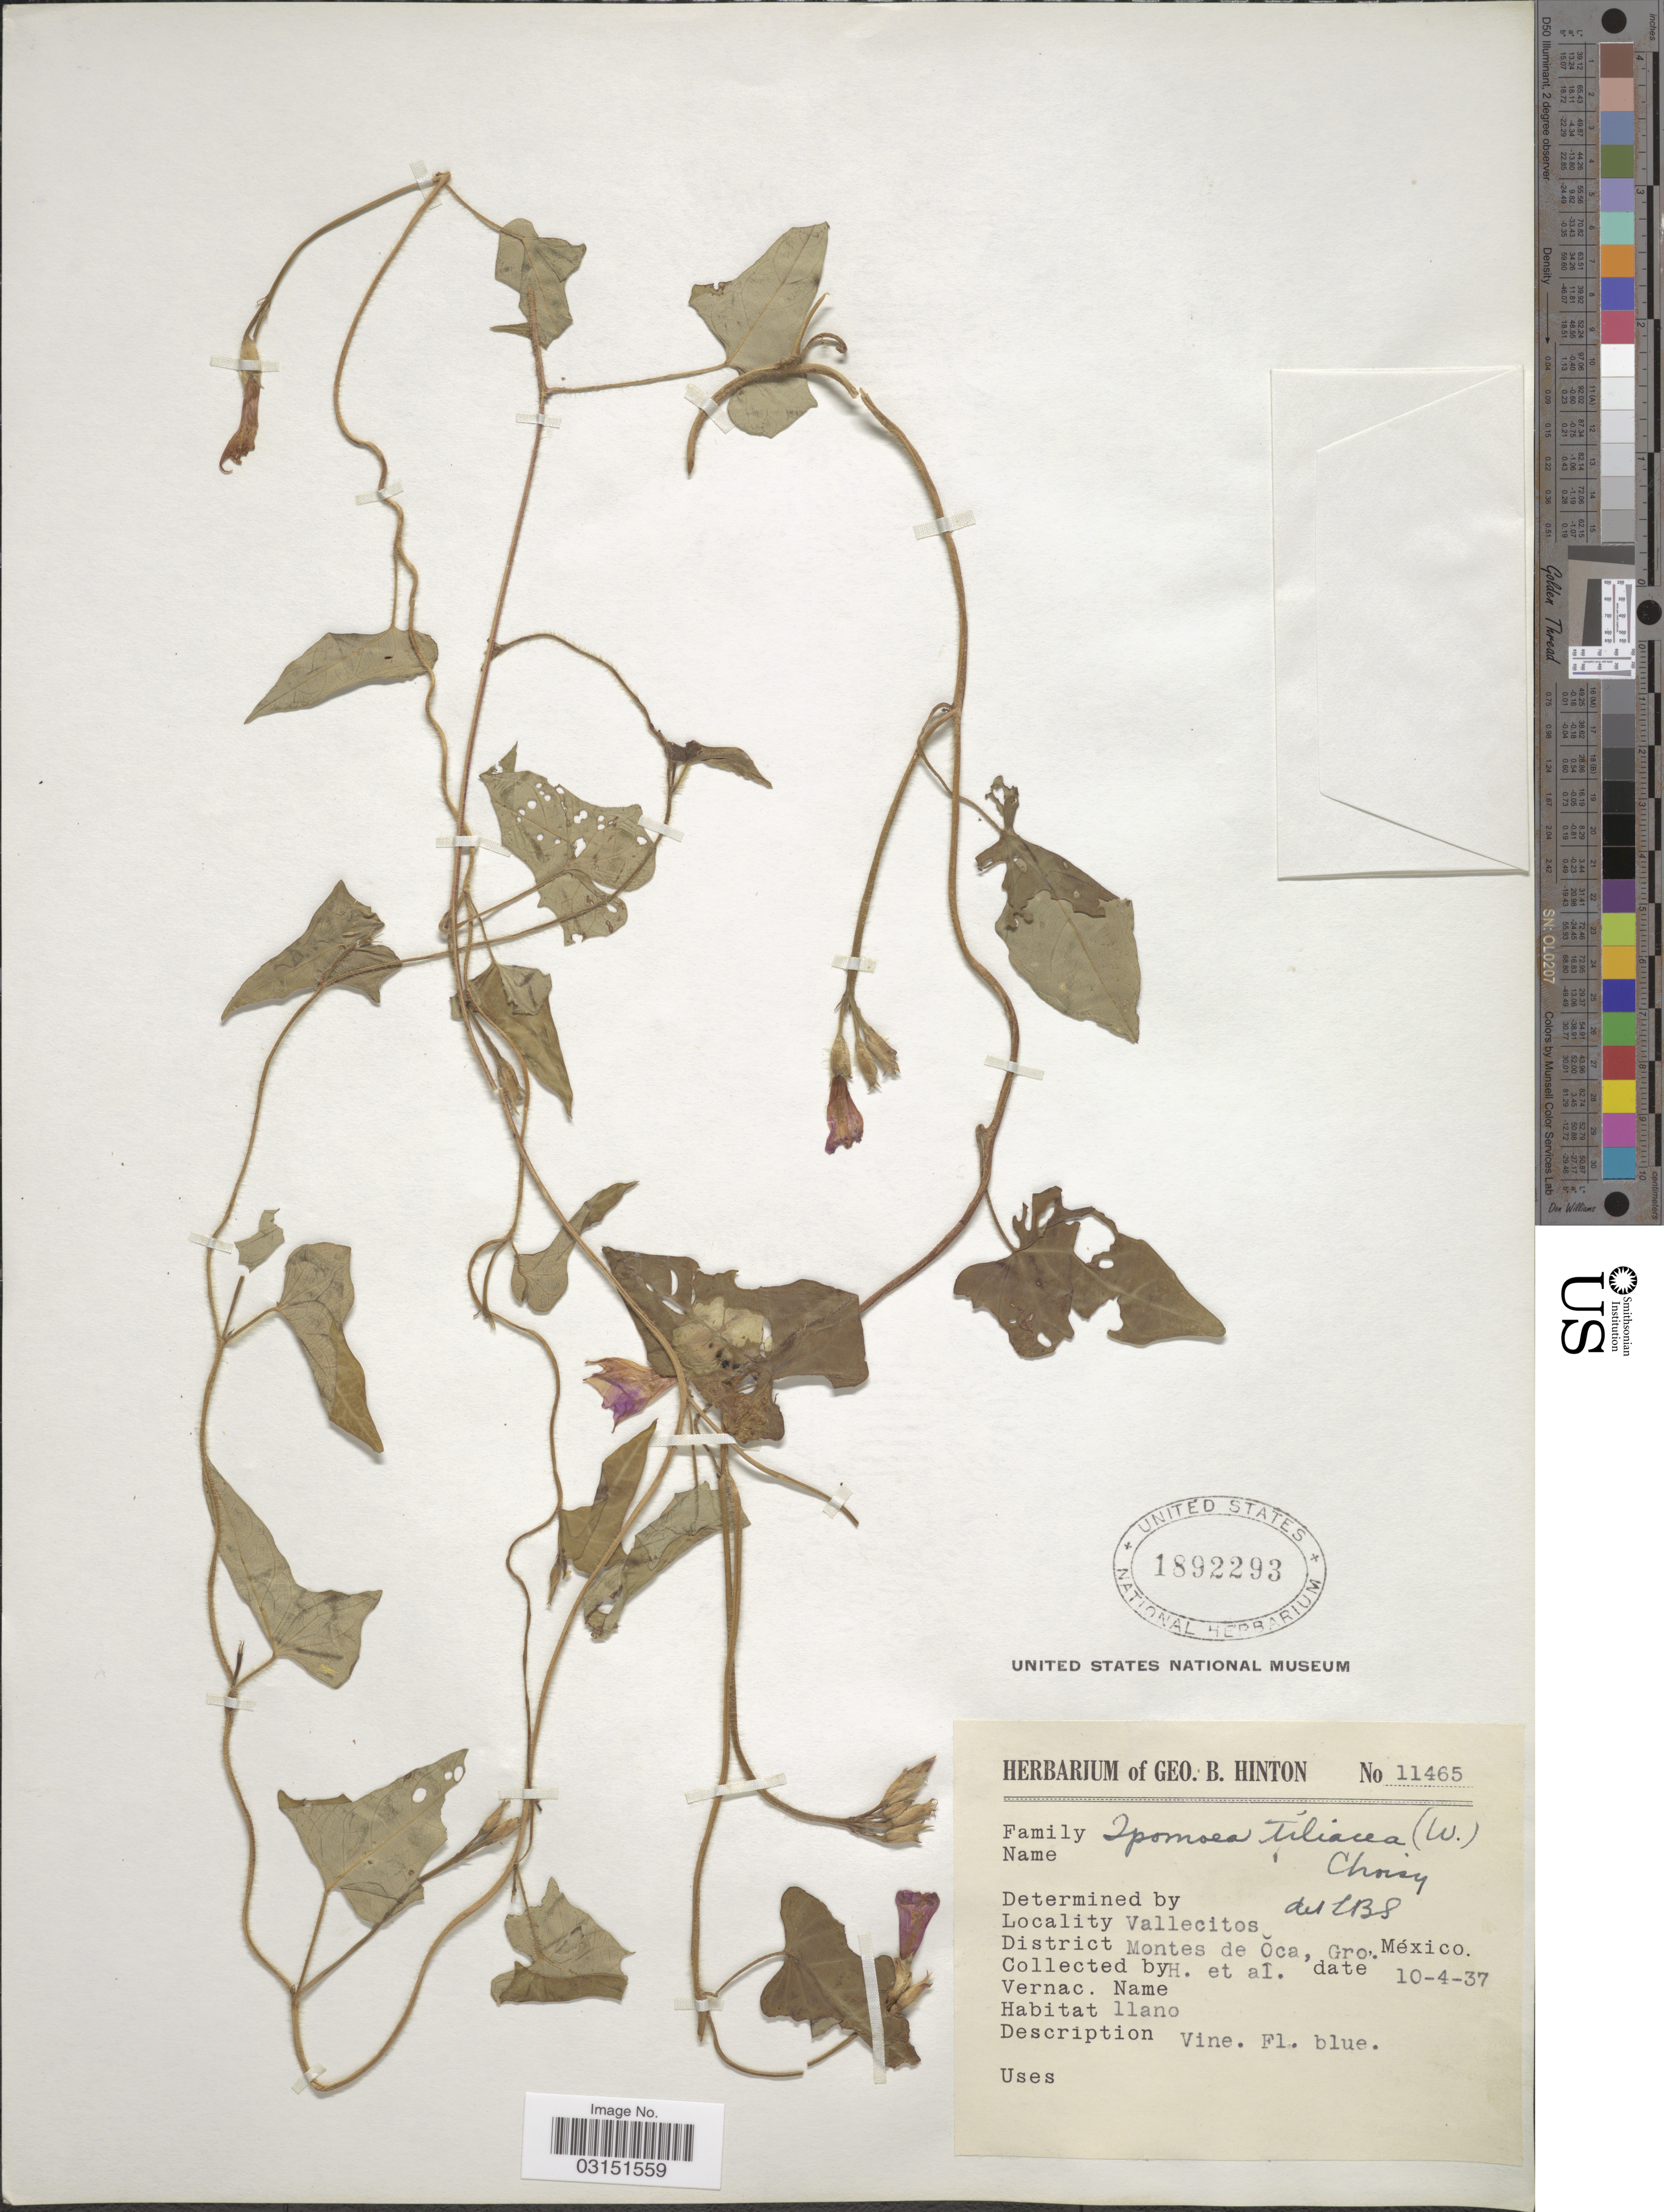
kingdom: Plantae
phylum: Tracheophyta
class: Magnoliopsida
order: Solanales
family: Convolvulaceae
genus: Ipomoea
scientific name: Ipomoea trichocarpa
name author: Elliott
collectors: G. B. Hinton & et al.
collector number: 11465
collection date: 1937-10-04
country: Mexico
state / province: Guerrero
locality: Vallecitos. District Montes de Oca.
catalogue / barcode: US 1892293